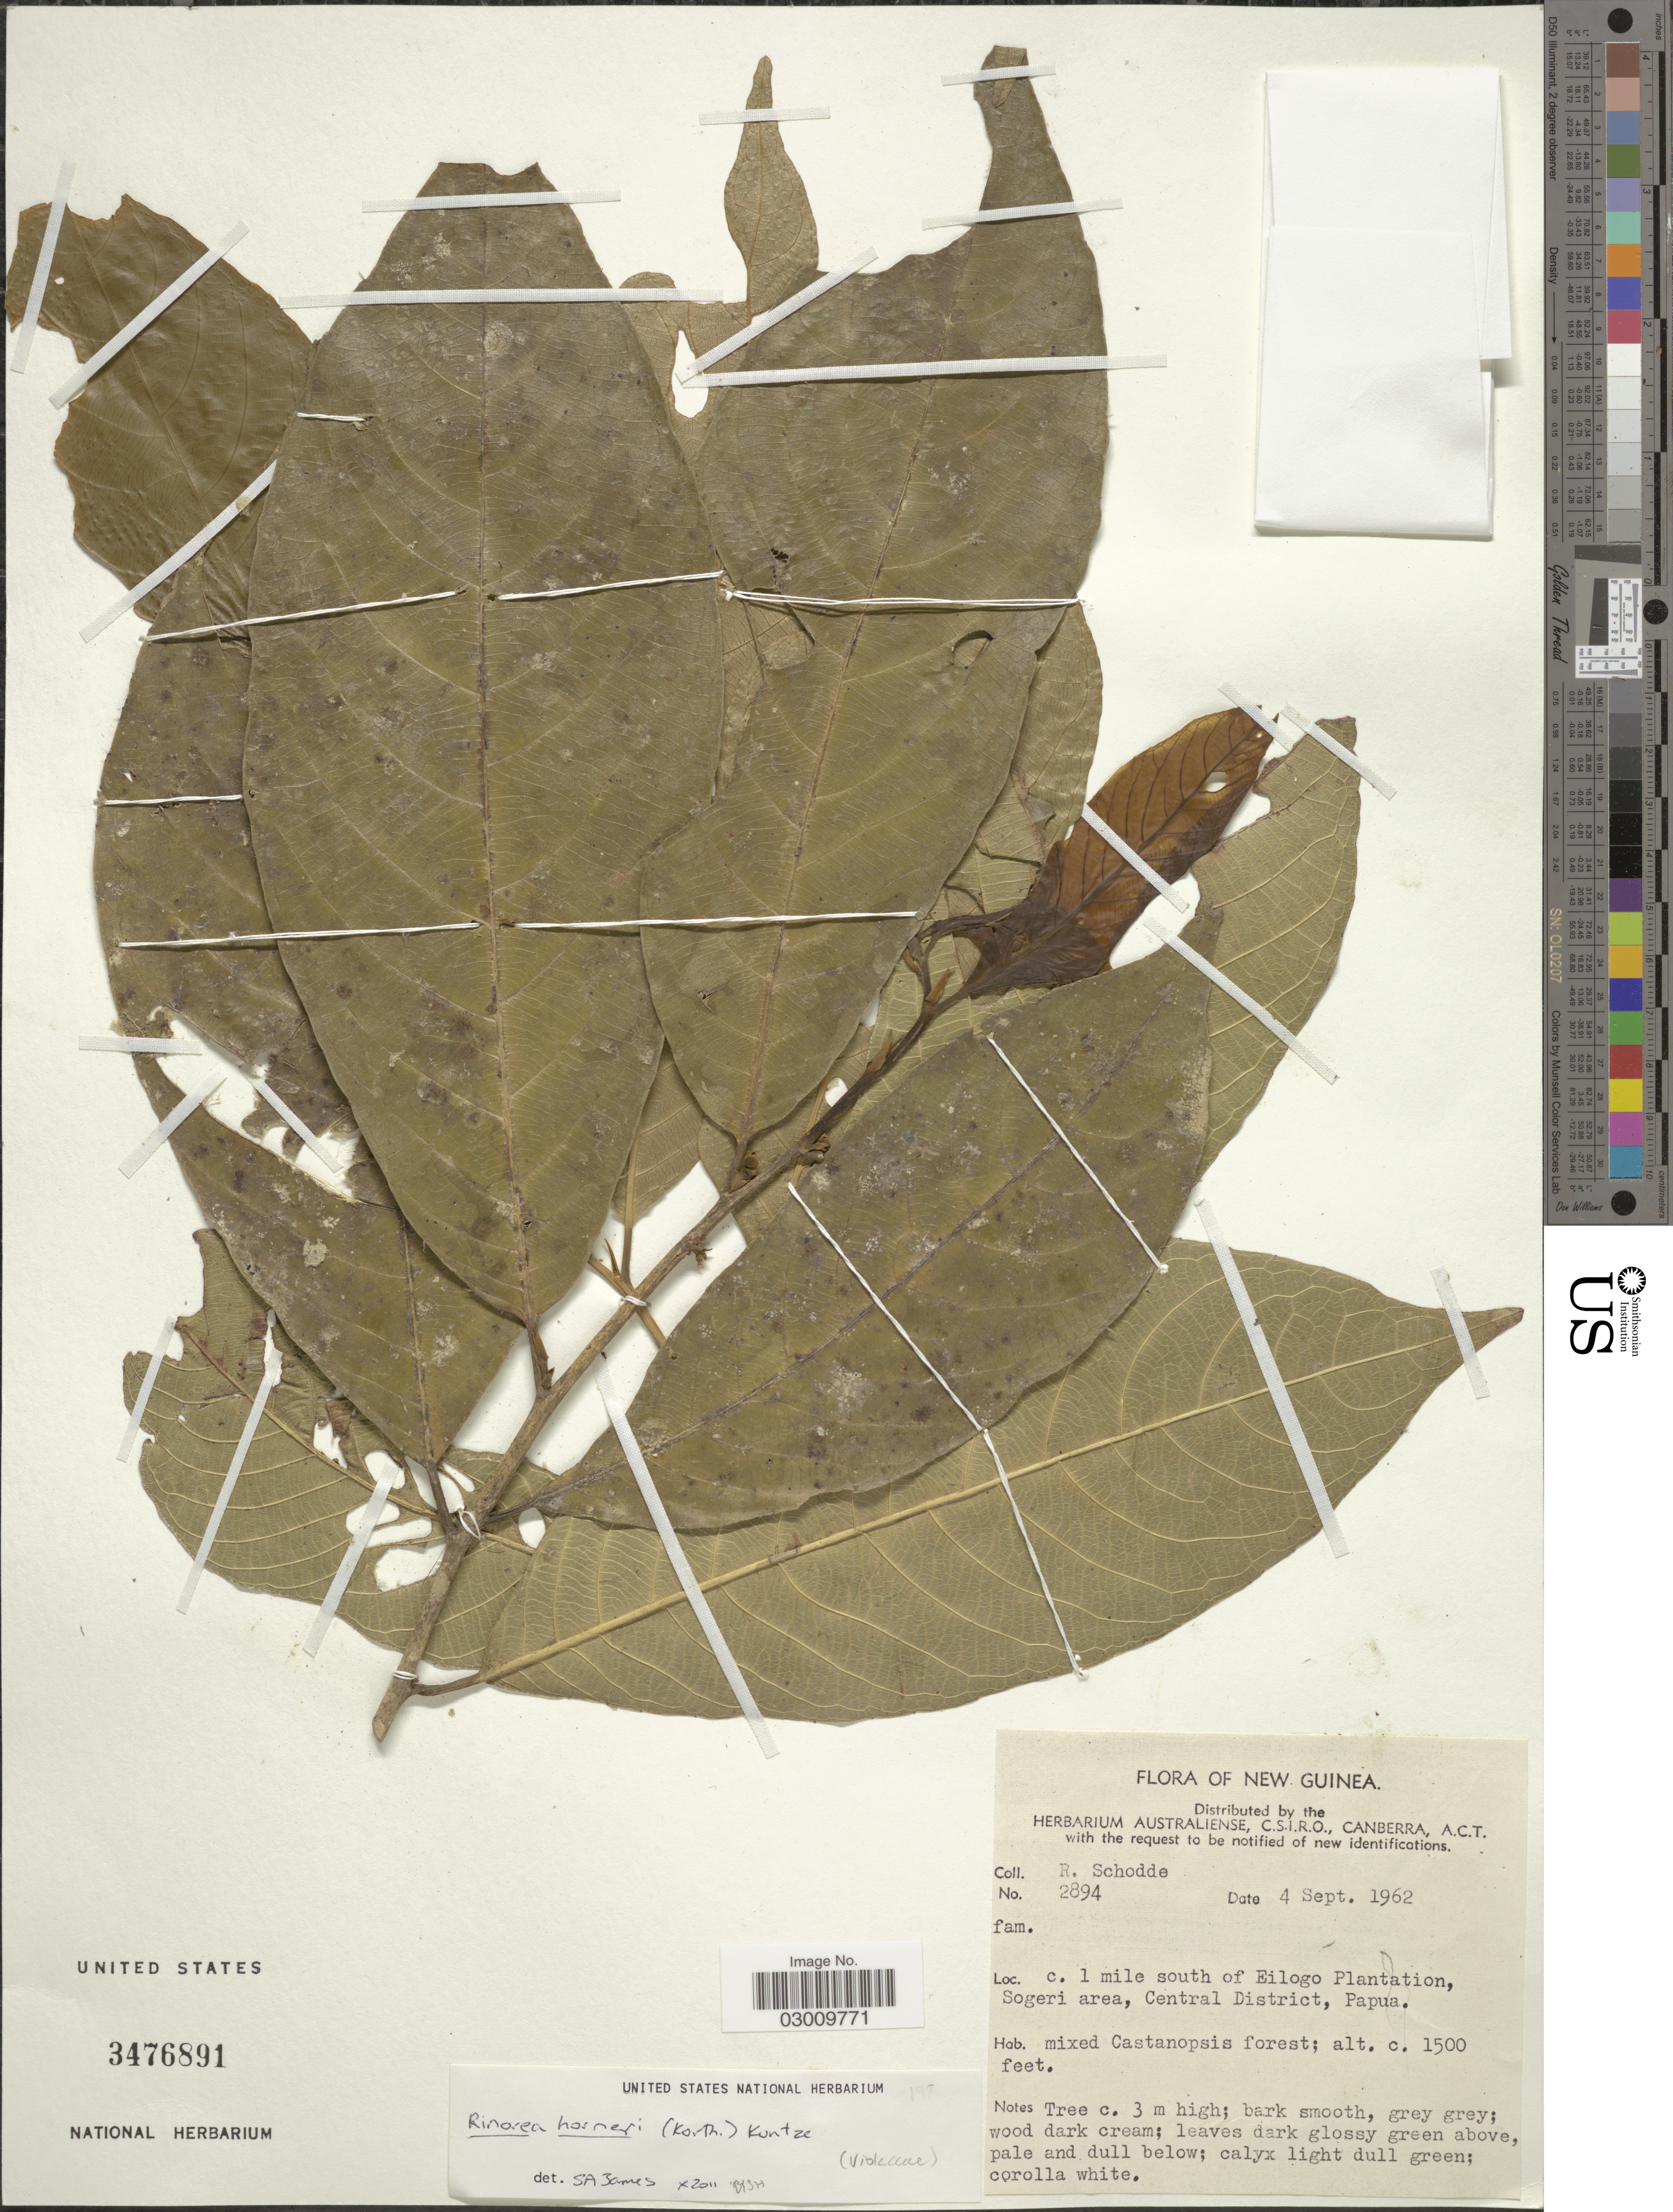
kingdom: Plantae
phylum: Tracheophyta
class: Magnoliopsida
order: Malpighiales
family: Violaceae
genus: Rinorea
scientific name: Rinorea horneri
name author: (Korth.) Kuntze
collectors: R. Schodde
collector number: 2894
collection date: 1962-09-04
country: Papua New Guinea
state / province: Central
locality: New Guinea. C. 1 mile south of Eilogo Plantation, Sogeri area, Central District.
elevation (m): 457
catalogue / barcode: US 3476891